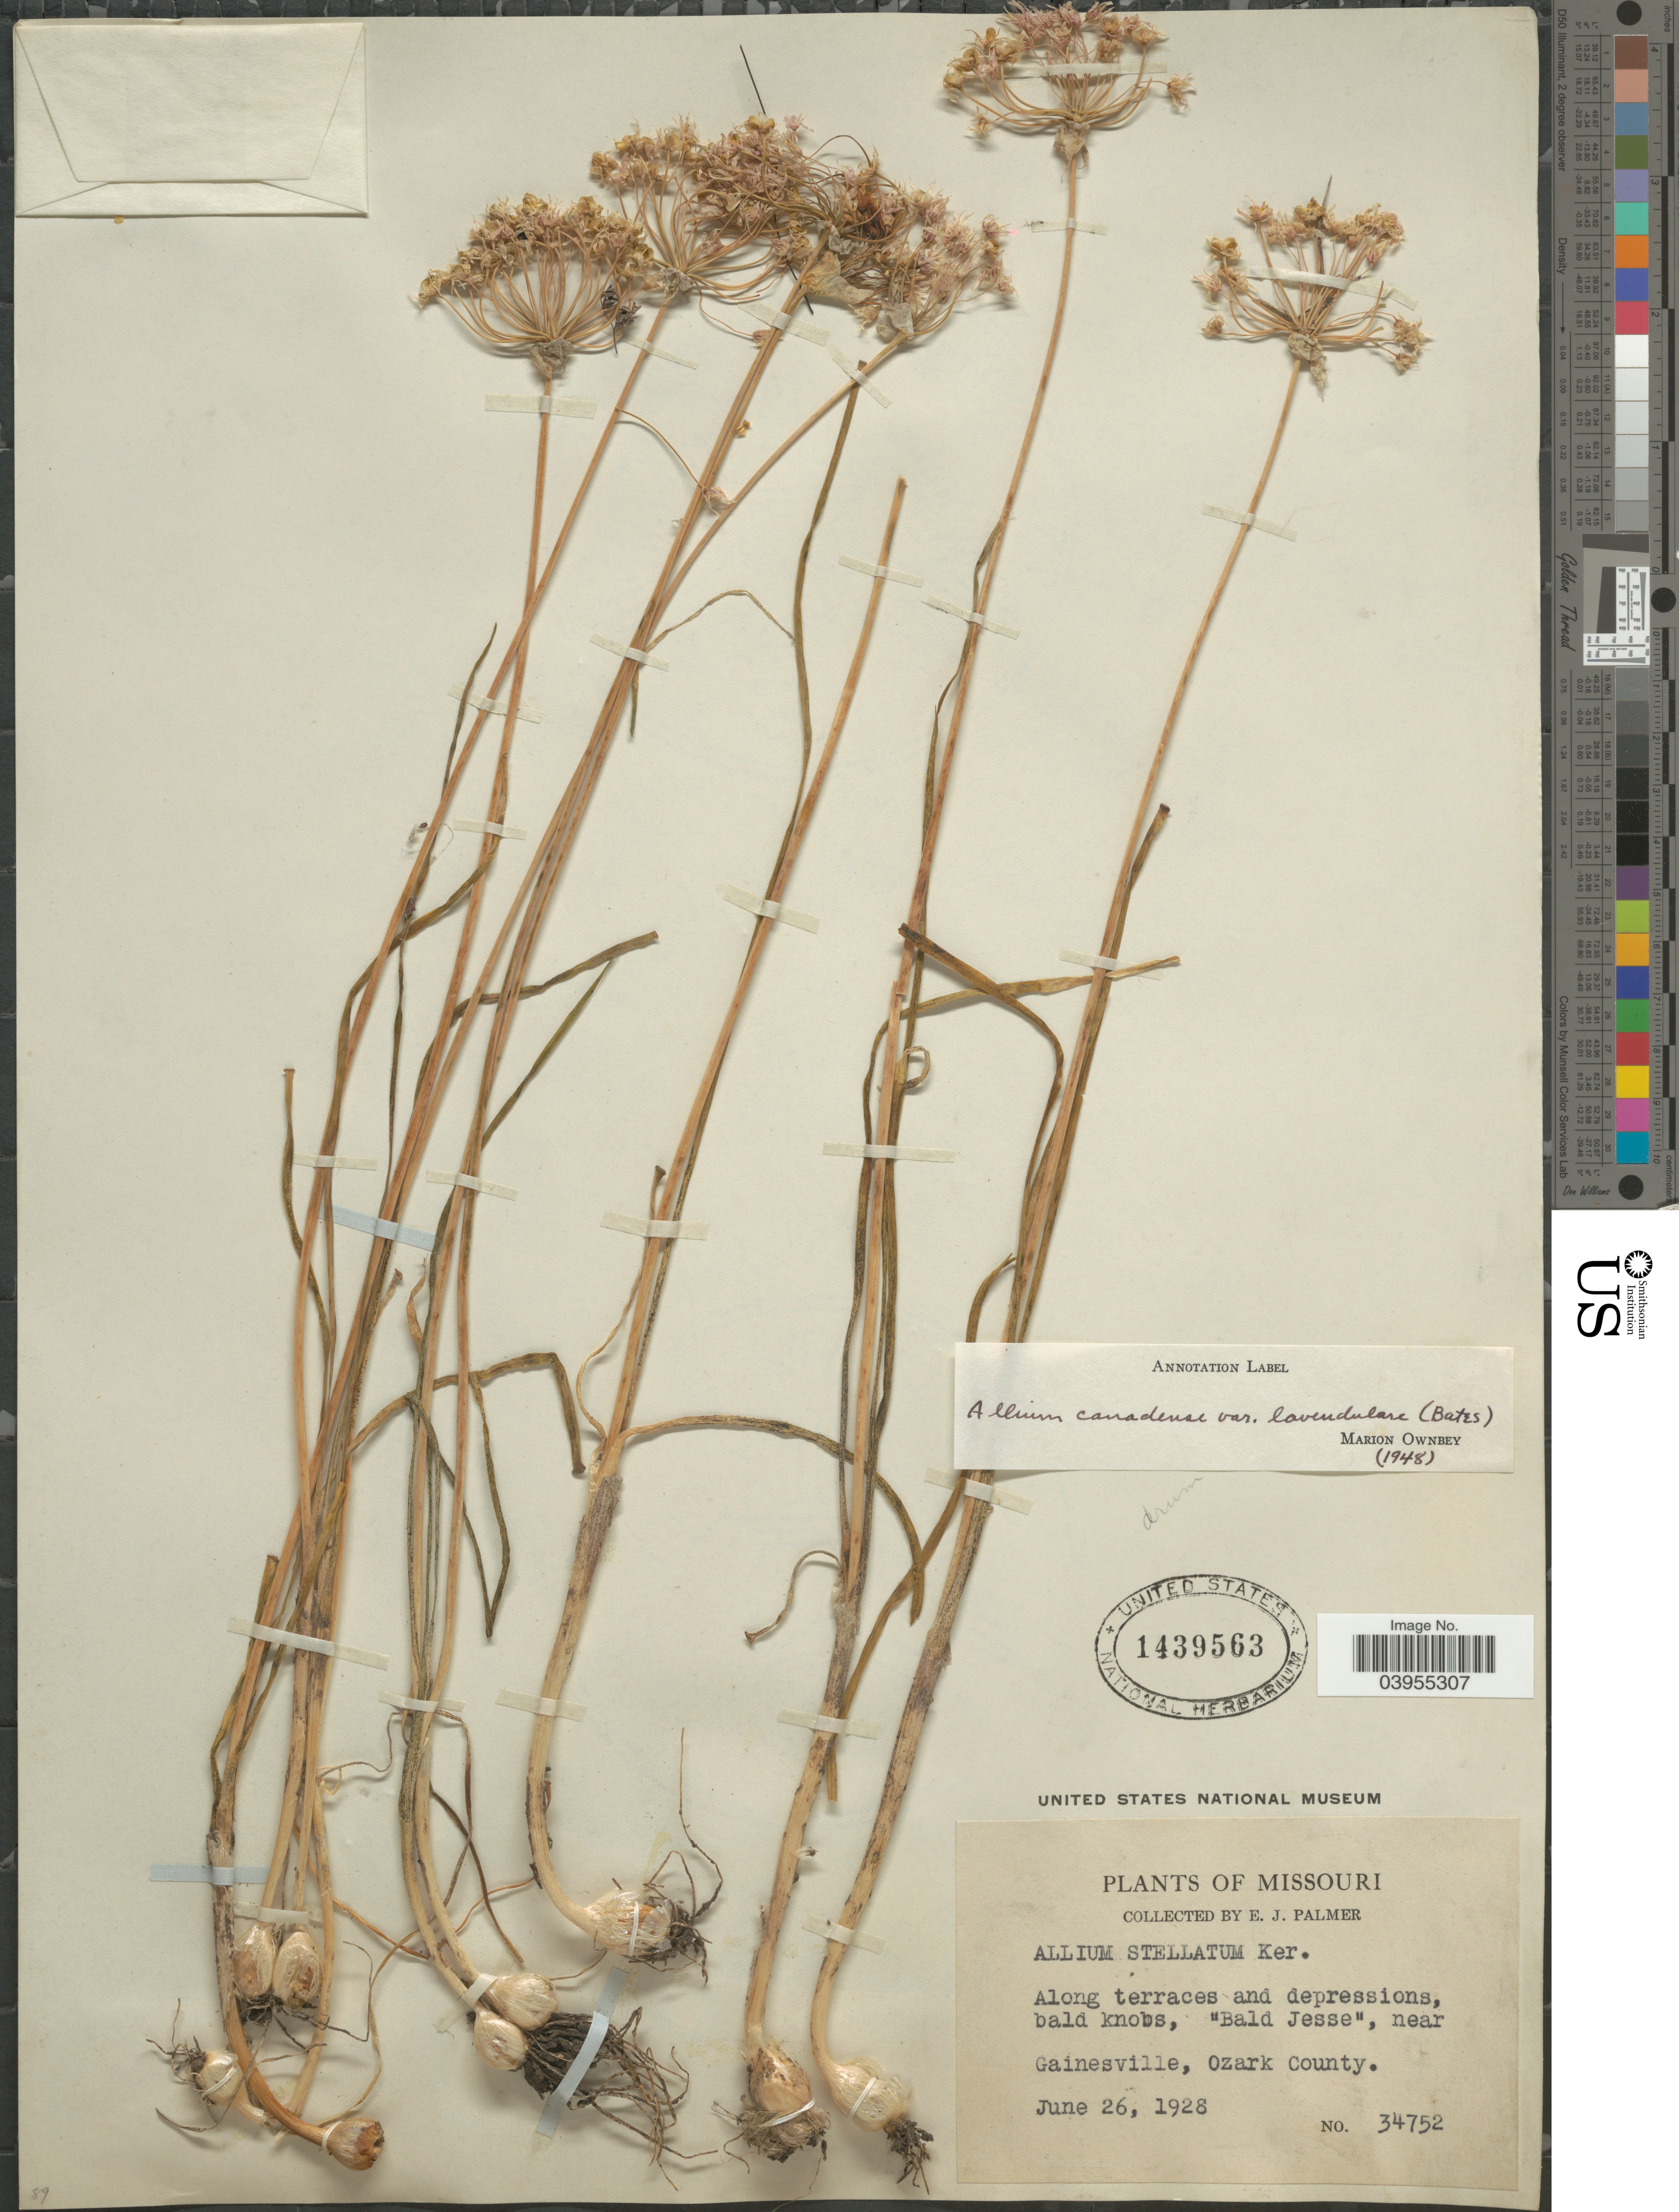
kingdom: Plantae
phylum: Tracheophyta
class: Liliopsida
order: Asparagales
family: Amaryllidaceae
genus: Allium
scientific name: Allium canadense var. lavandulare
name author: (Bates) Ownbey & Aase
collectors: E. J. Palmer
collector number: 34752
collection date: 1928-06-26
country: United States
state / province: Missouri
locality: Bald Jesse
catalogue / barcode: US 1439563